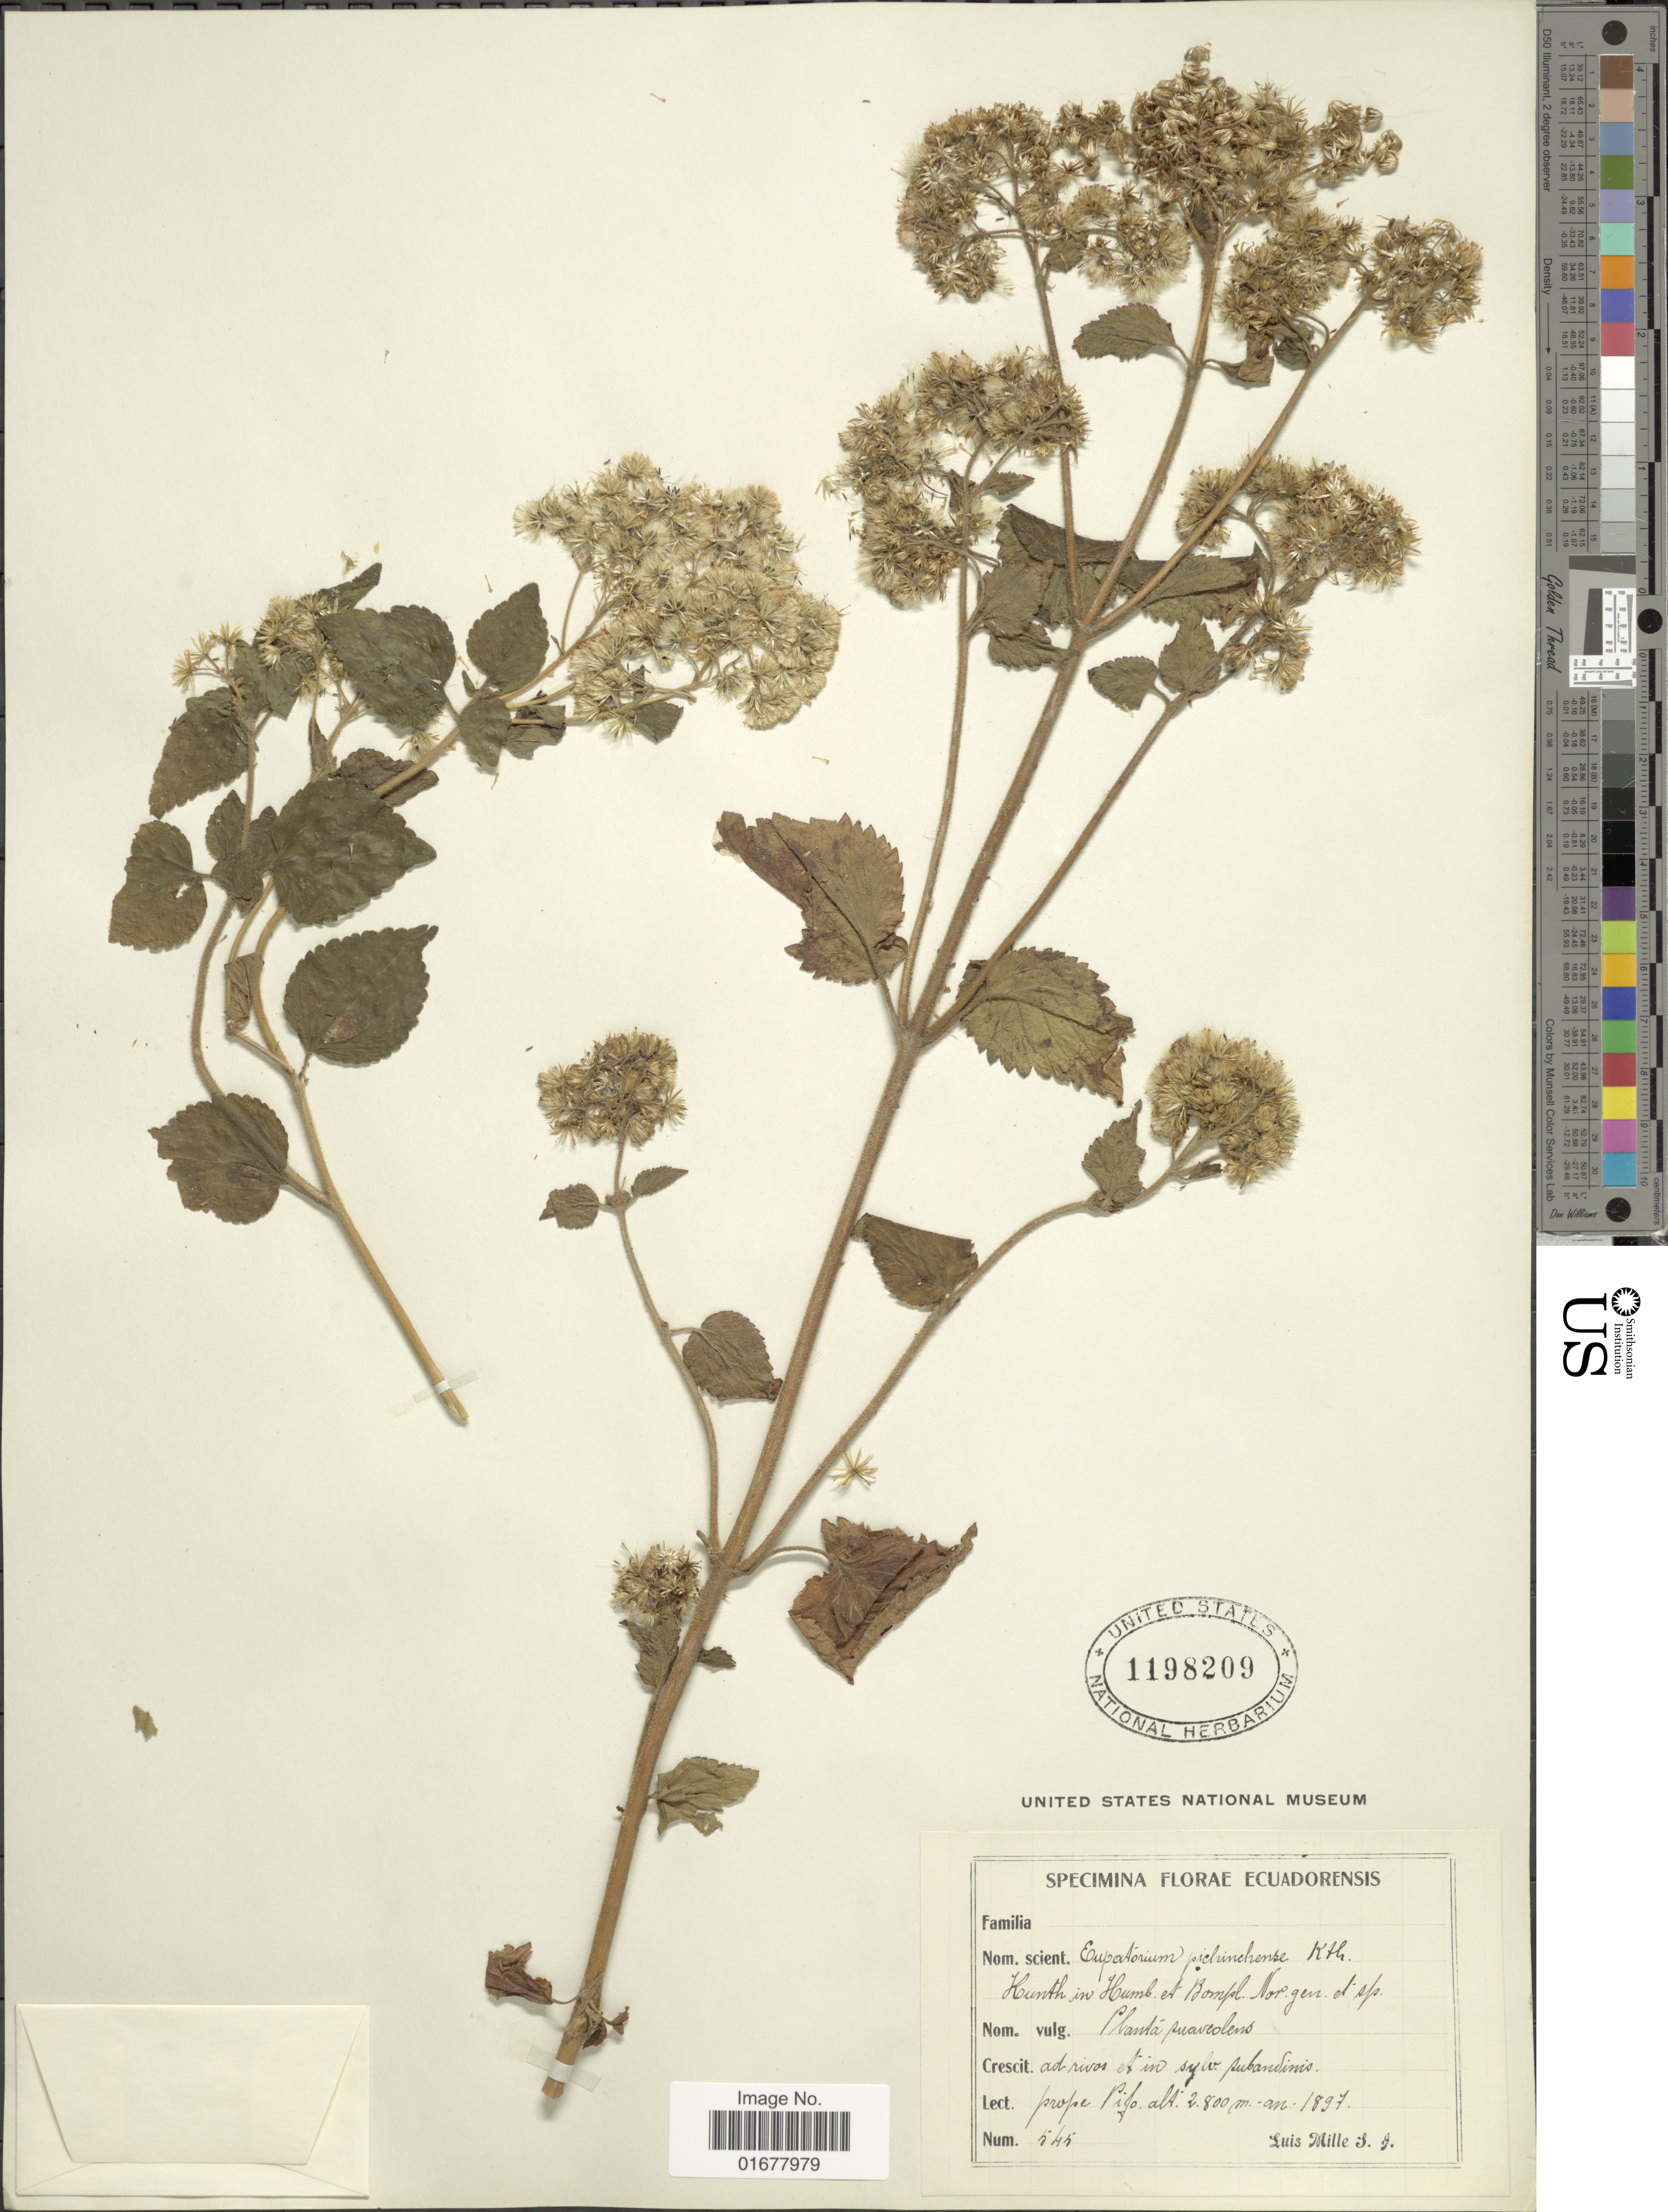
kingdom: Plantae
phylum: Tracheophyta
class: Magnoliopsida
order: Asterales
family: Asteraceae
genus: Ageratina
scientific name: Ageratina pichinchensis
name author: (Kunth) R.M. King & H. Rob.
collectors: L. Mille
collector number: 545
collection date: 1897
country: Ecuador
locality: ad rivos et in sylo Sudandinis. Prope Pifo.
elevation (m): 2800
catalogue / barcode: US 1198209